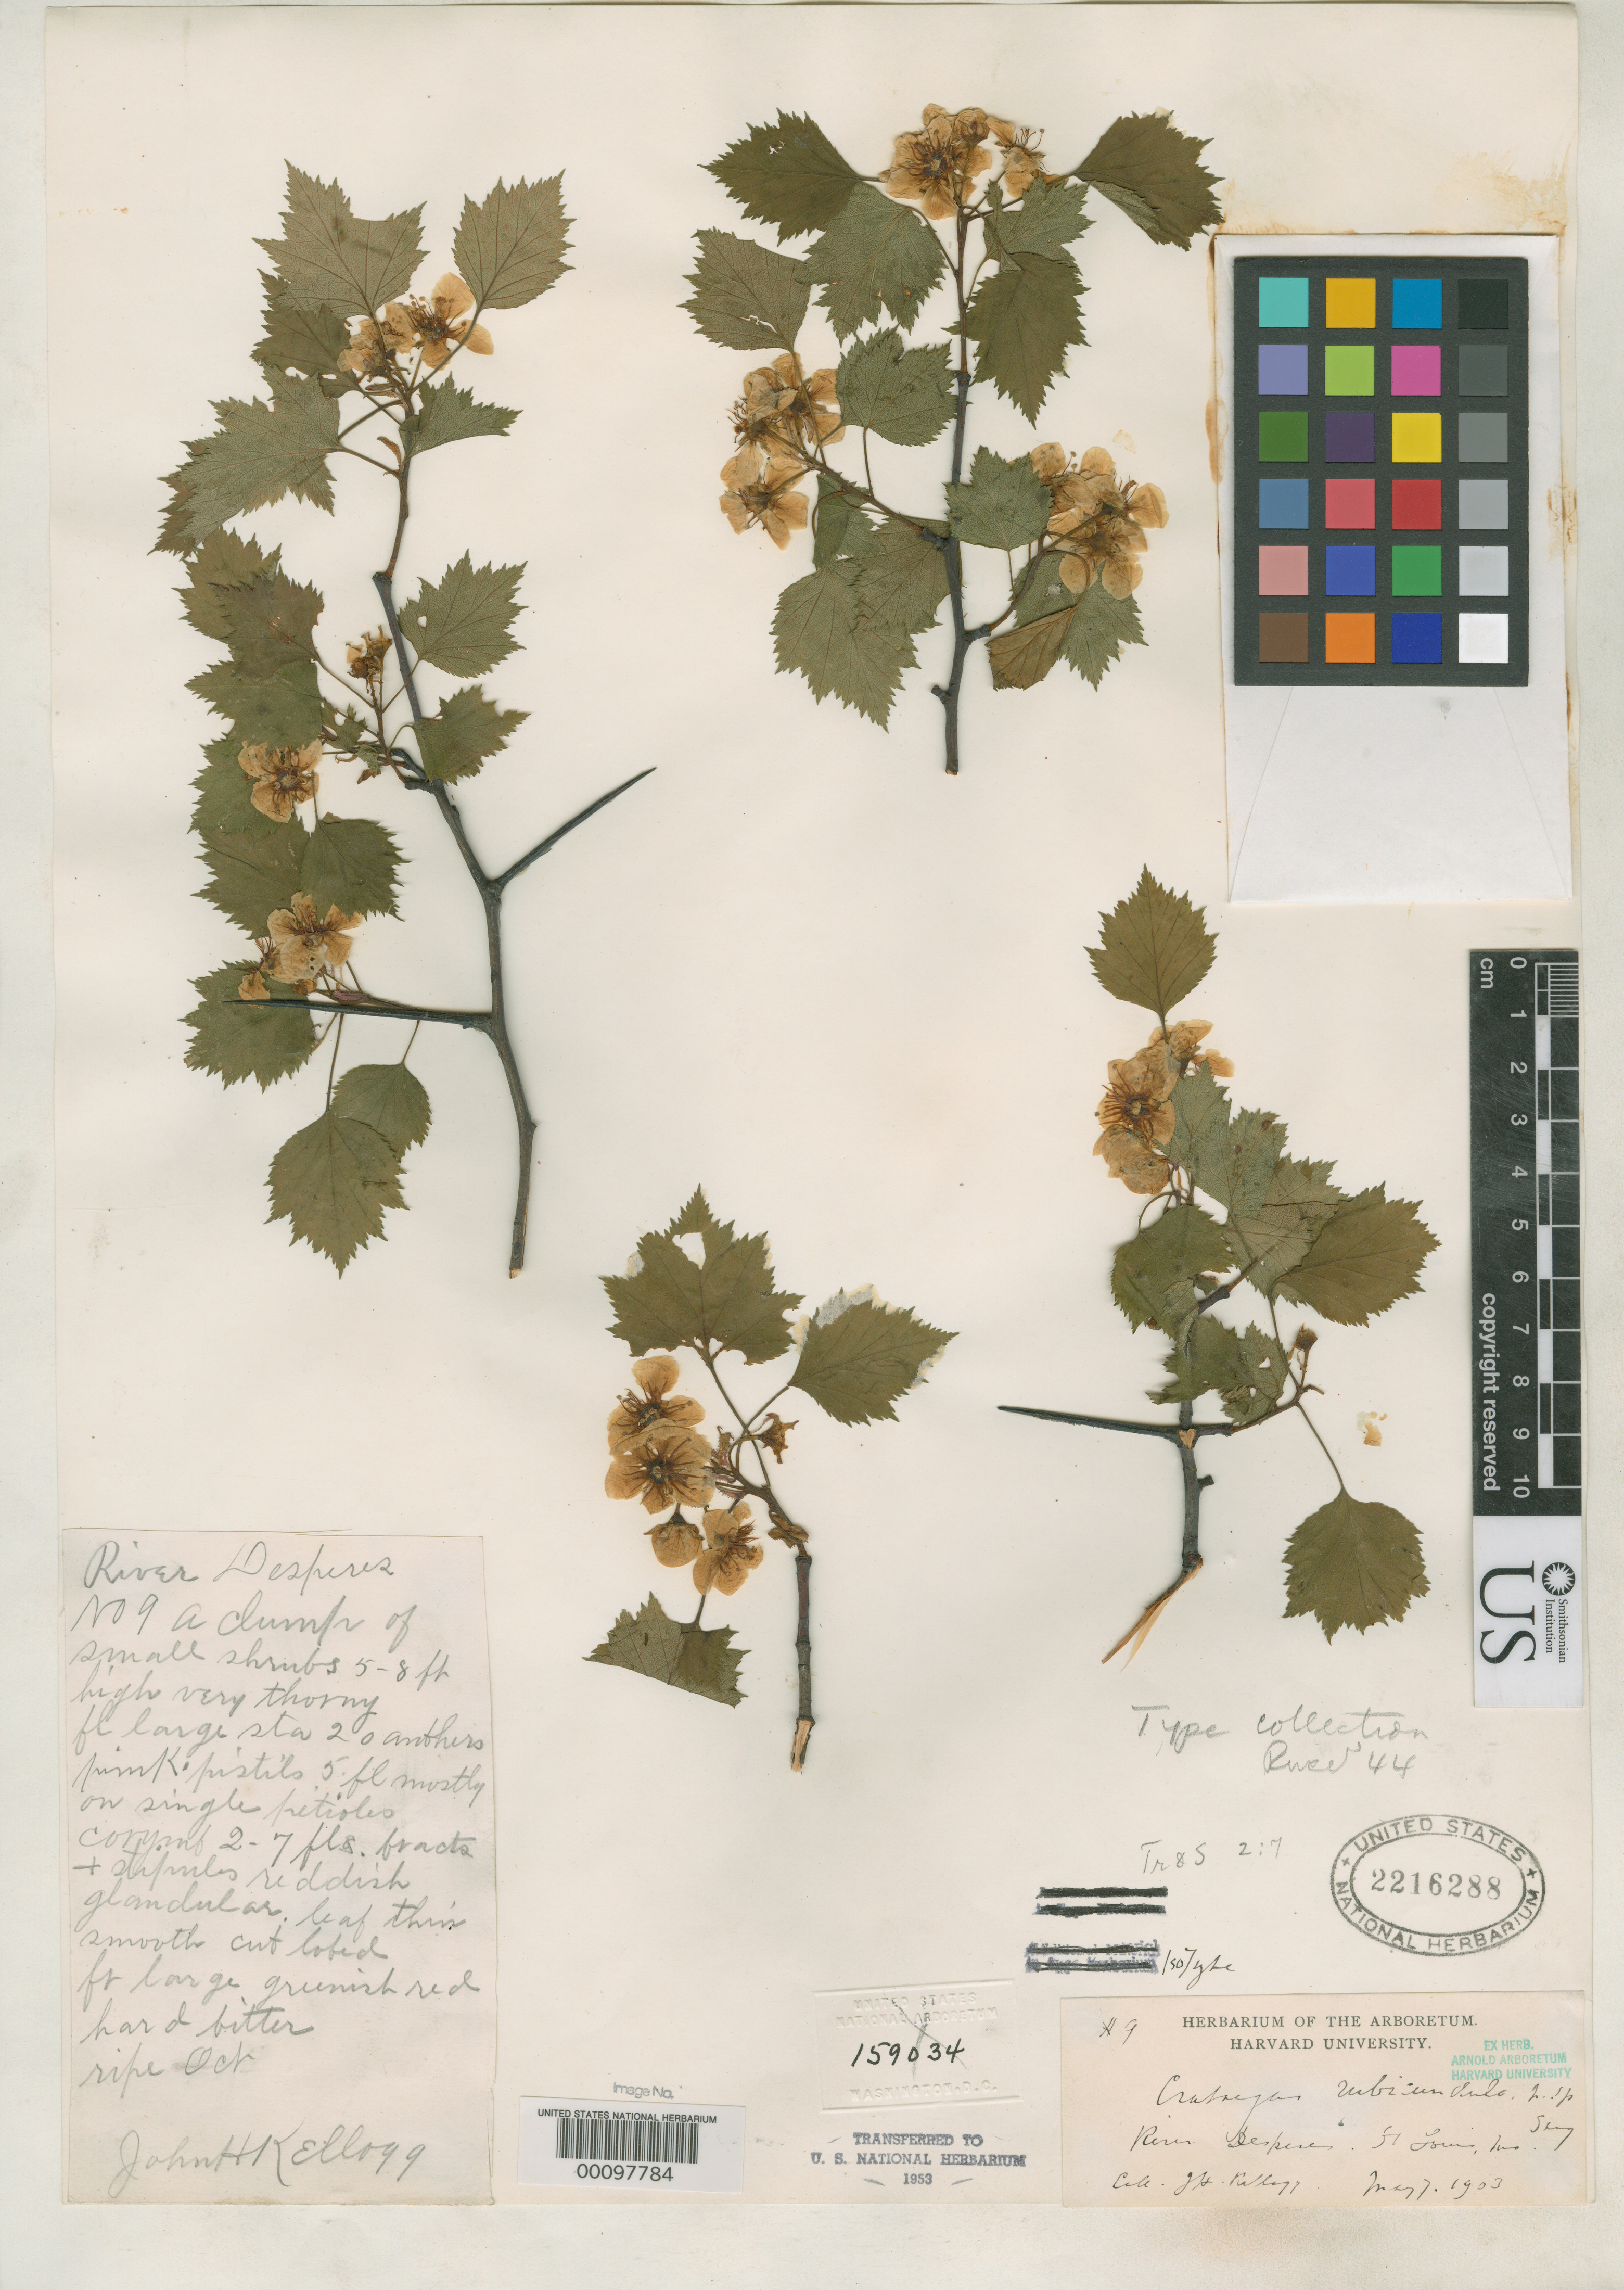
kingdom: Plantae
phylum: Tracheophyta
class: Magnoliopsida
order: Rosales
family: Rosaceae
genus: Crataegus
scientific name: Crataegus rubicundula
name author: Sarg.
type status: Isolectotype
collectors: J. H. Kellogg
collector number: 9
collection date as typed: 07 May 1903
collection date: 1903-05-07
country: United States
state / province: Missouri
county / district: Saint Louis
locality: River Desperes, St. Louis.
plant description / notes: Specimen ex U.S. National Arboretum, transferred to U.S. National Herbarium, 1953.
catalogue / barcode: US 2216288